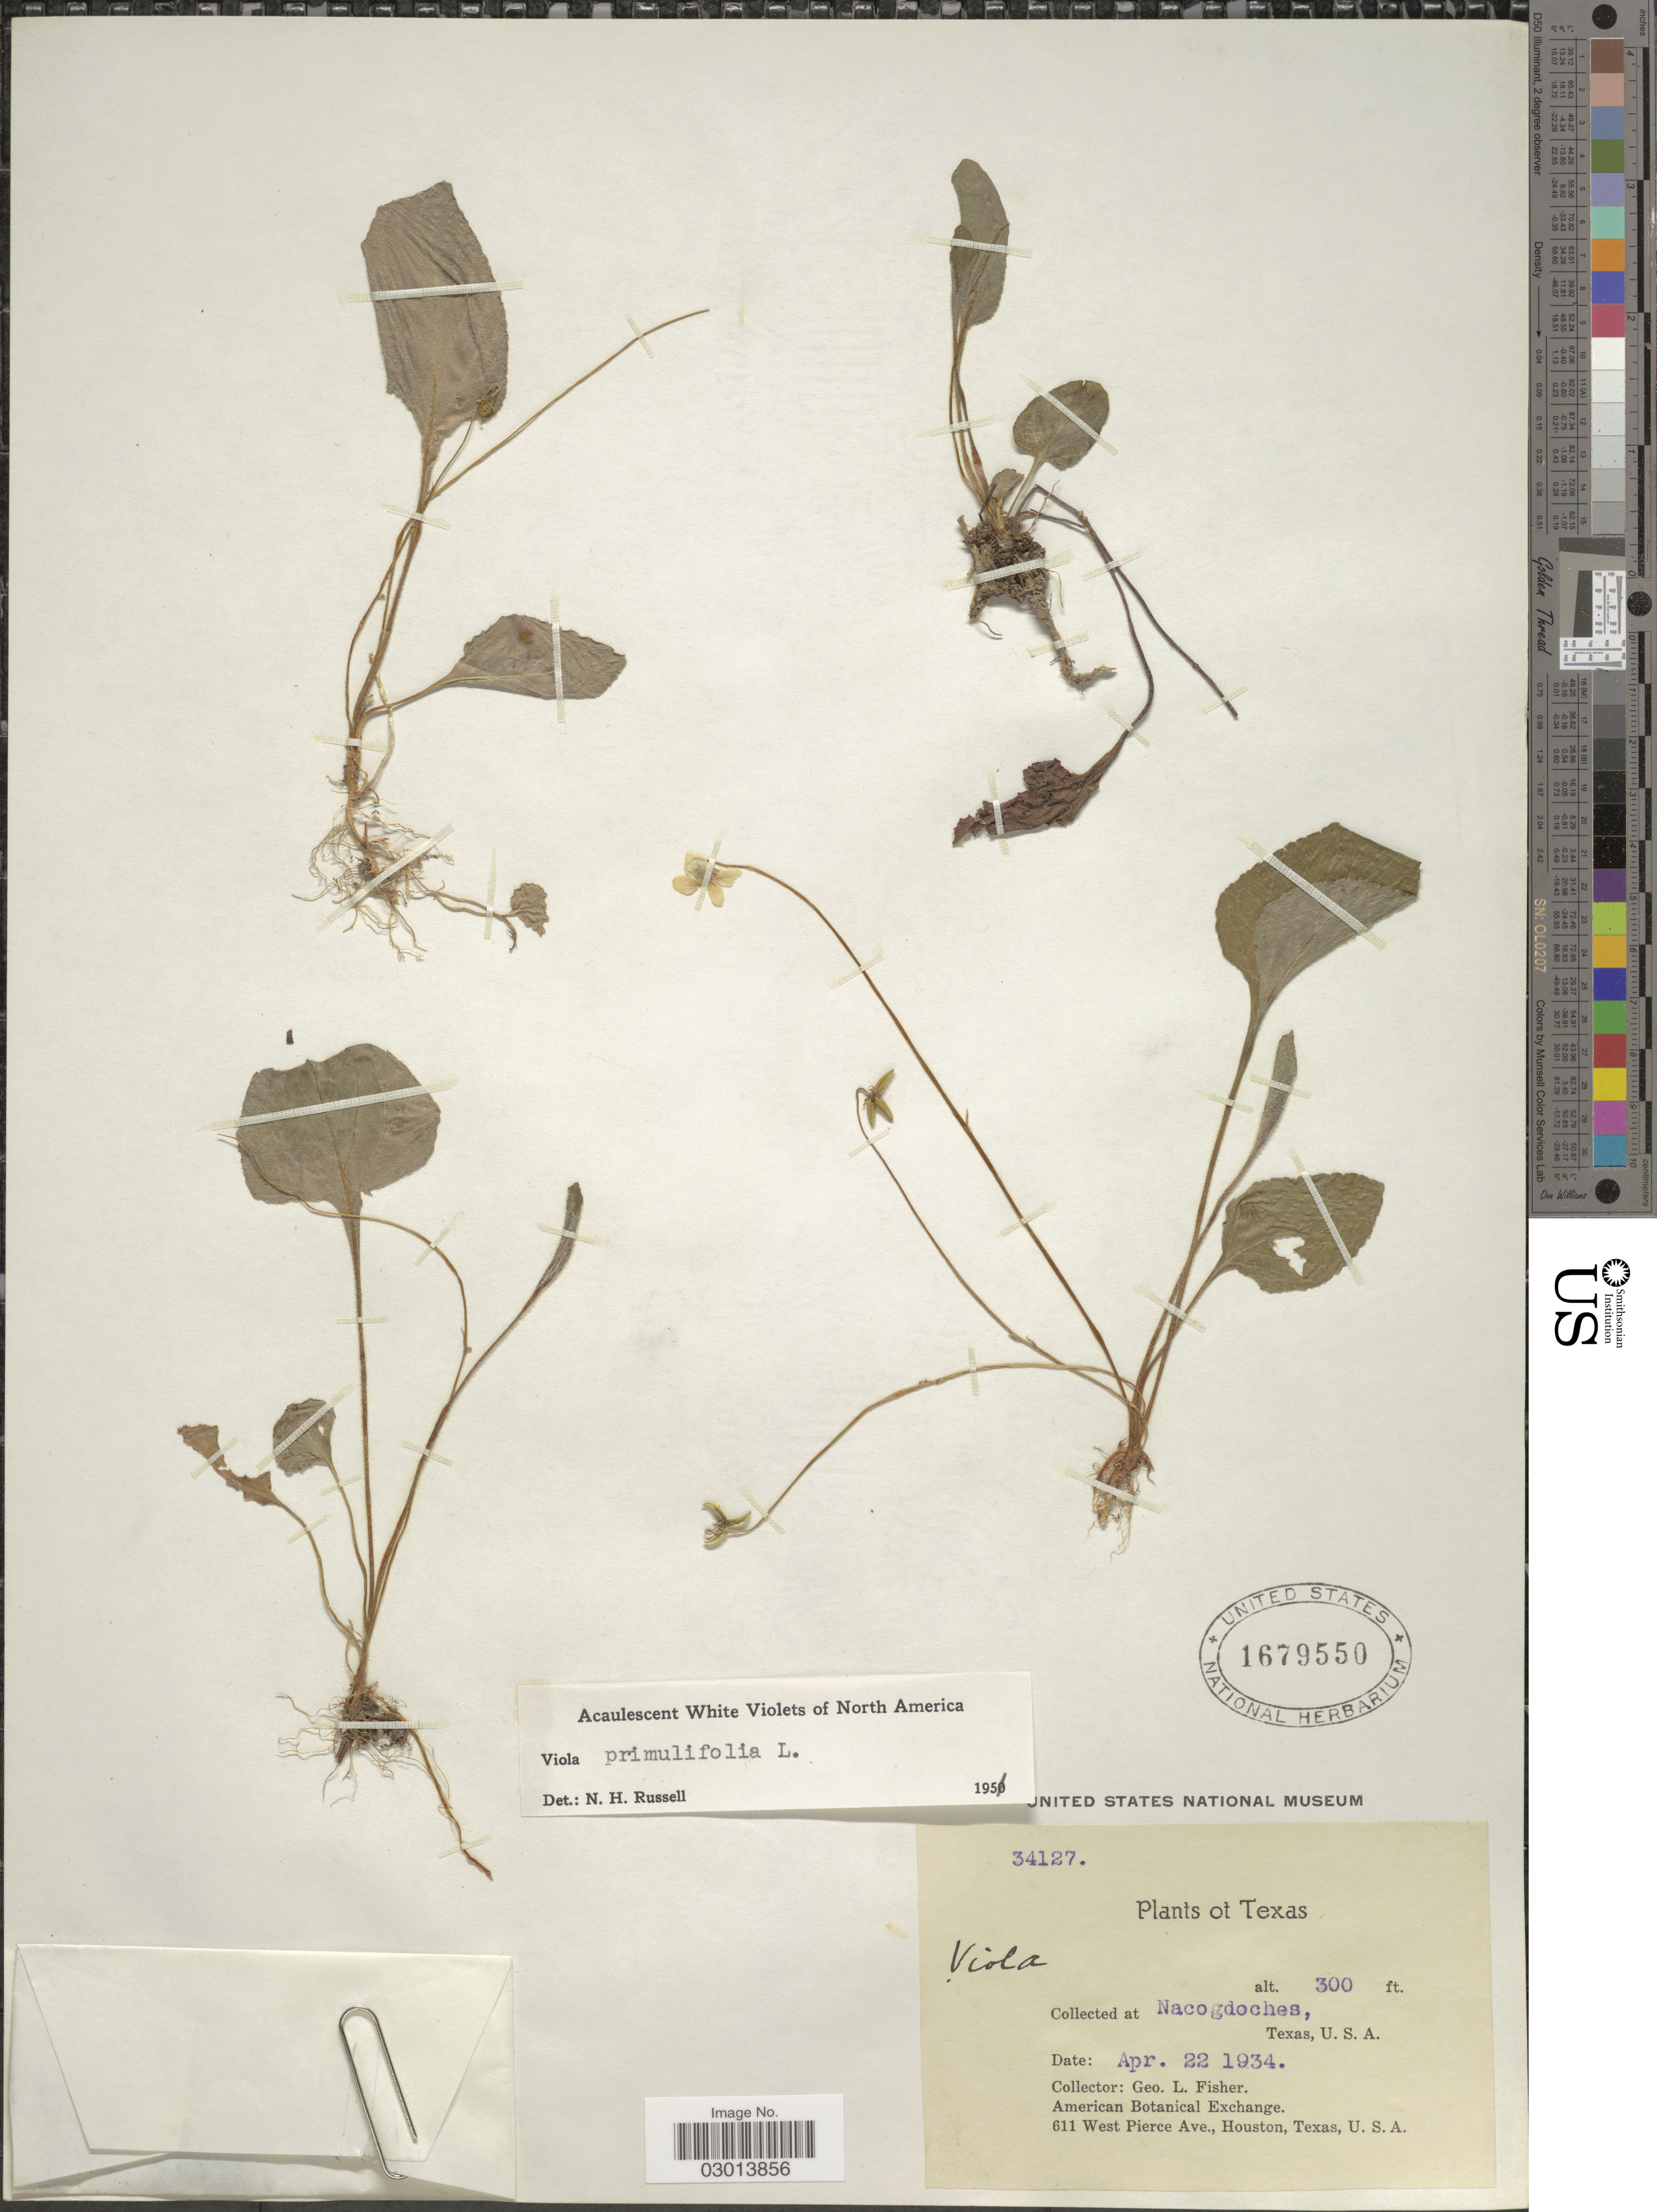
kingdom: Plantae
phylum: Tracheophyta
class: Magnoliopsida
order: Malpighiales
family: Violaceae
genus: Viola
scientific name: Viola primulifolia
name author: L.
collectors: G. L. Fisher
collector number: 34127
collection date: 1934-04-22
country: United States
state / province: Texas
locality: Nacogdoches.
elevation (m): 91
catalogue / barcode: US 1679550